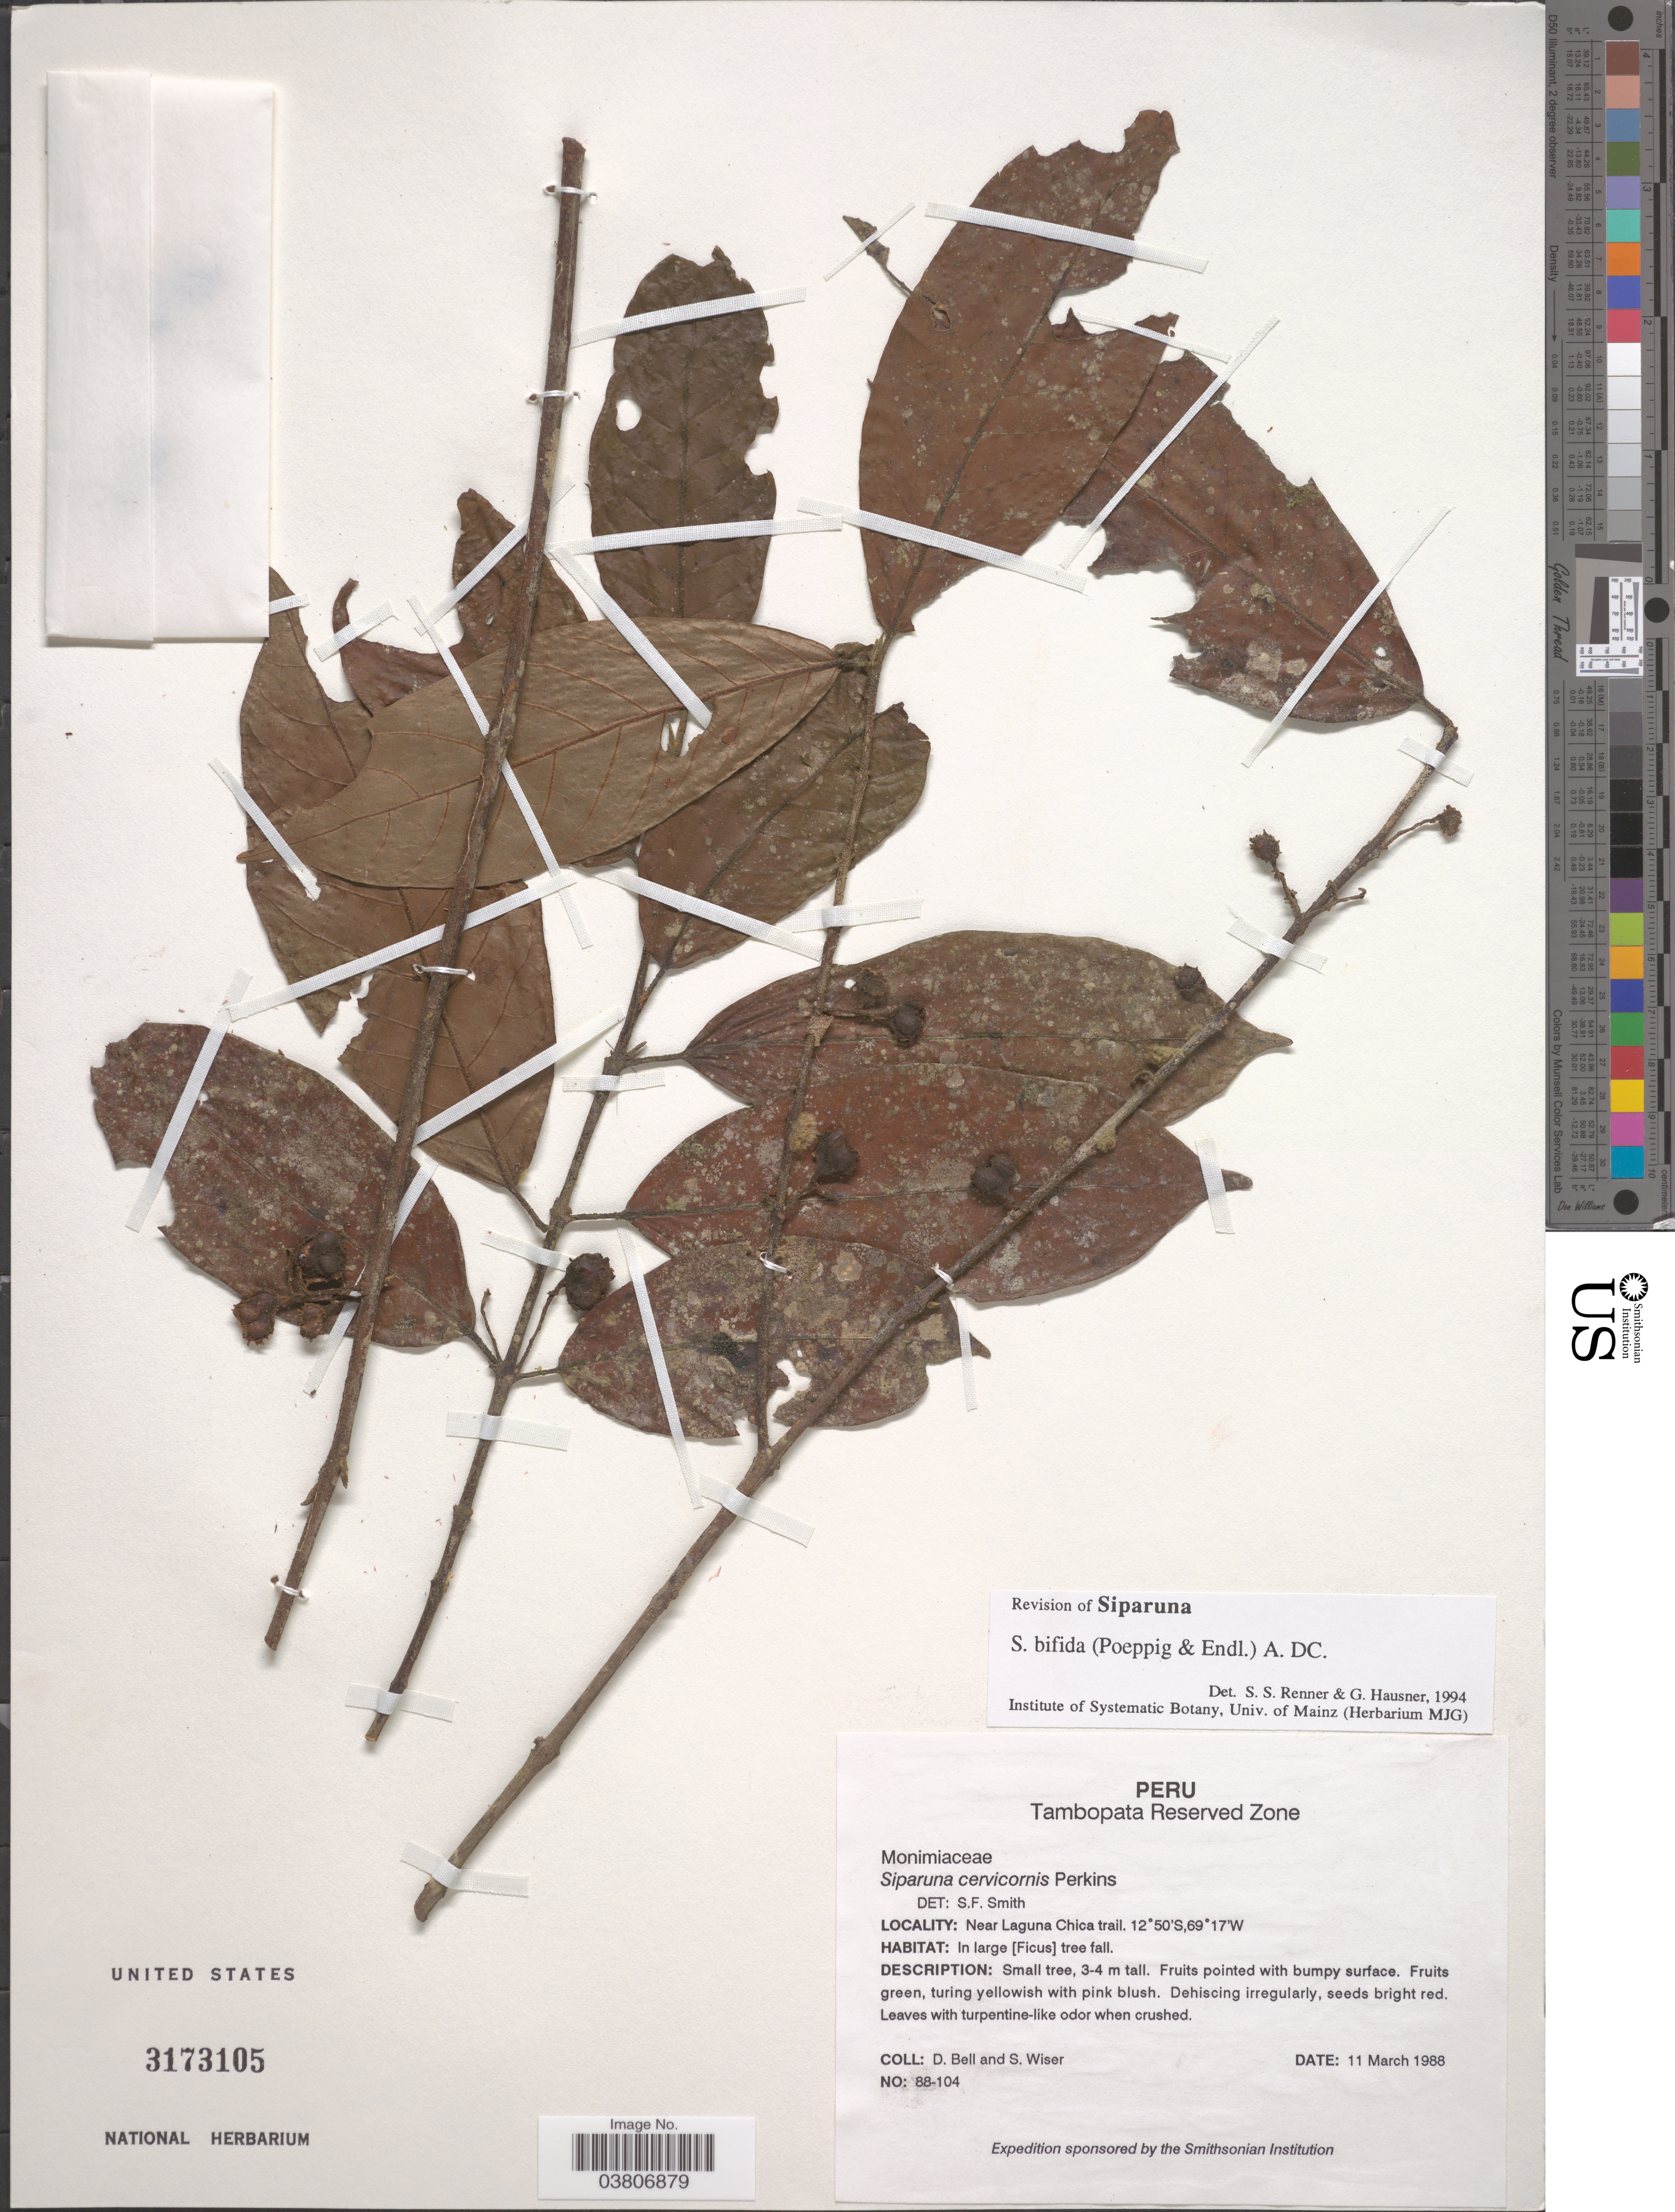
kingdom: Plantae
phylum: Tracheophyta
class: Magnoliopsida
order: Laurales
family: Siparunaceae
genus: Siparuna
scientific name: Siparuna bifida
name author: (Poepp. & Endl.) A. DC.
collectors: D. A. Bell & S. Wiser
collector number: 88-104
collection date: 1988-03-11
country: Peru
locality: Tambopata Reserved Zone. Near Laguna Chica trail.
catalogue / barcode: US 3173105